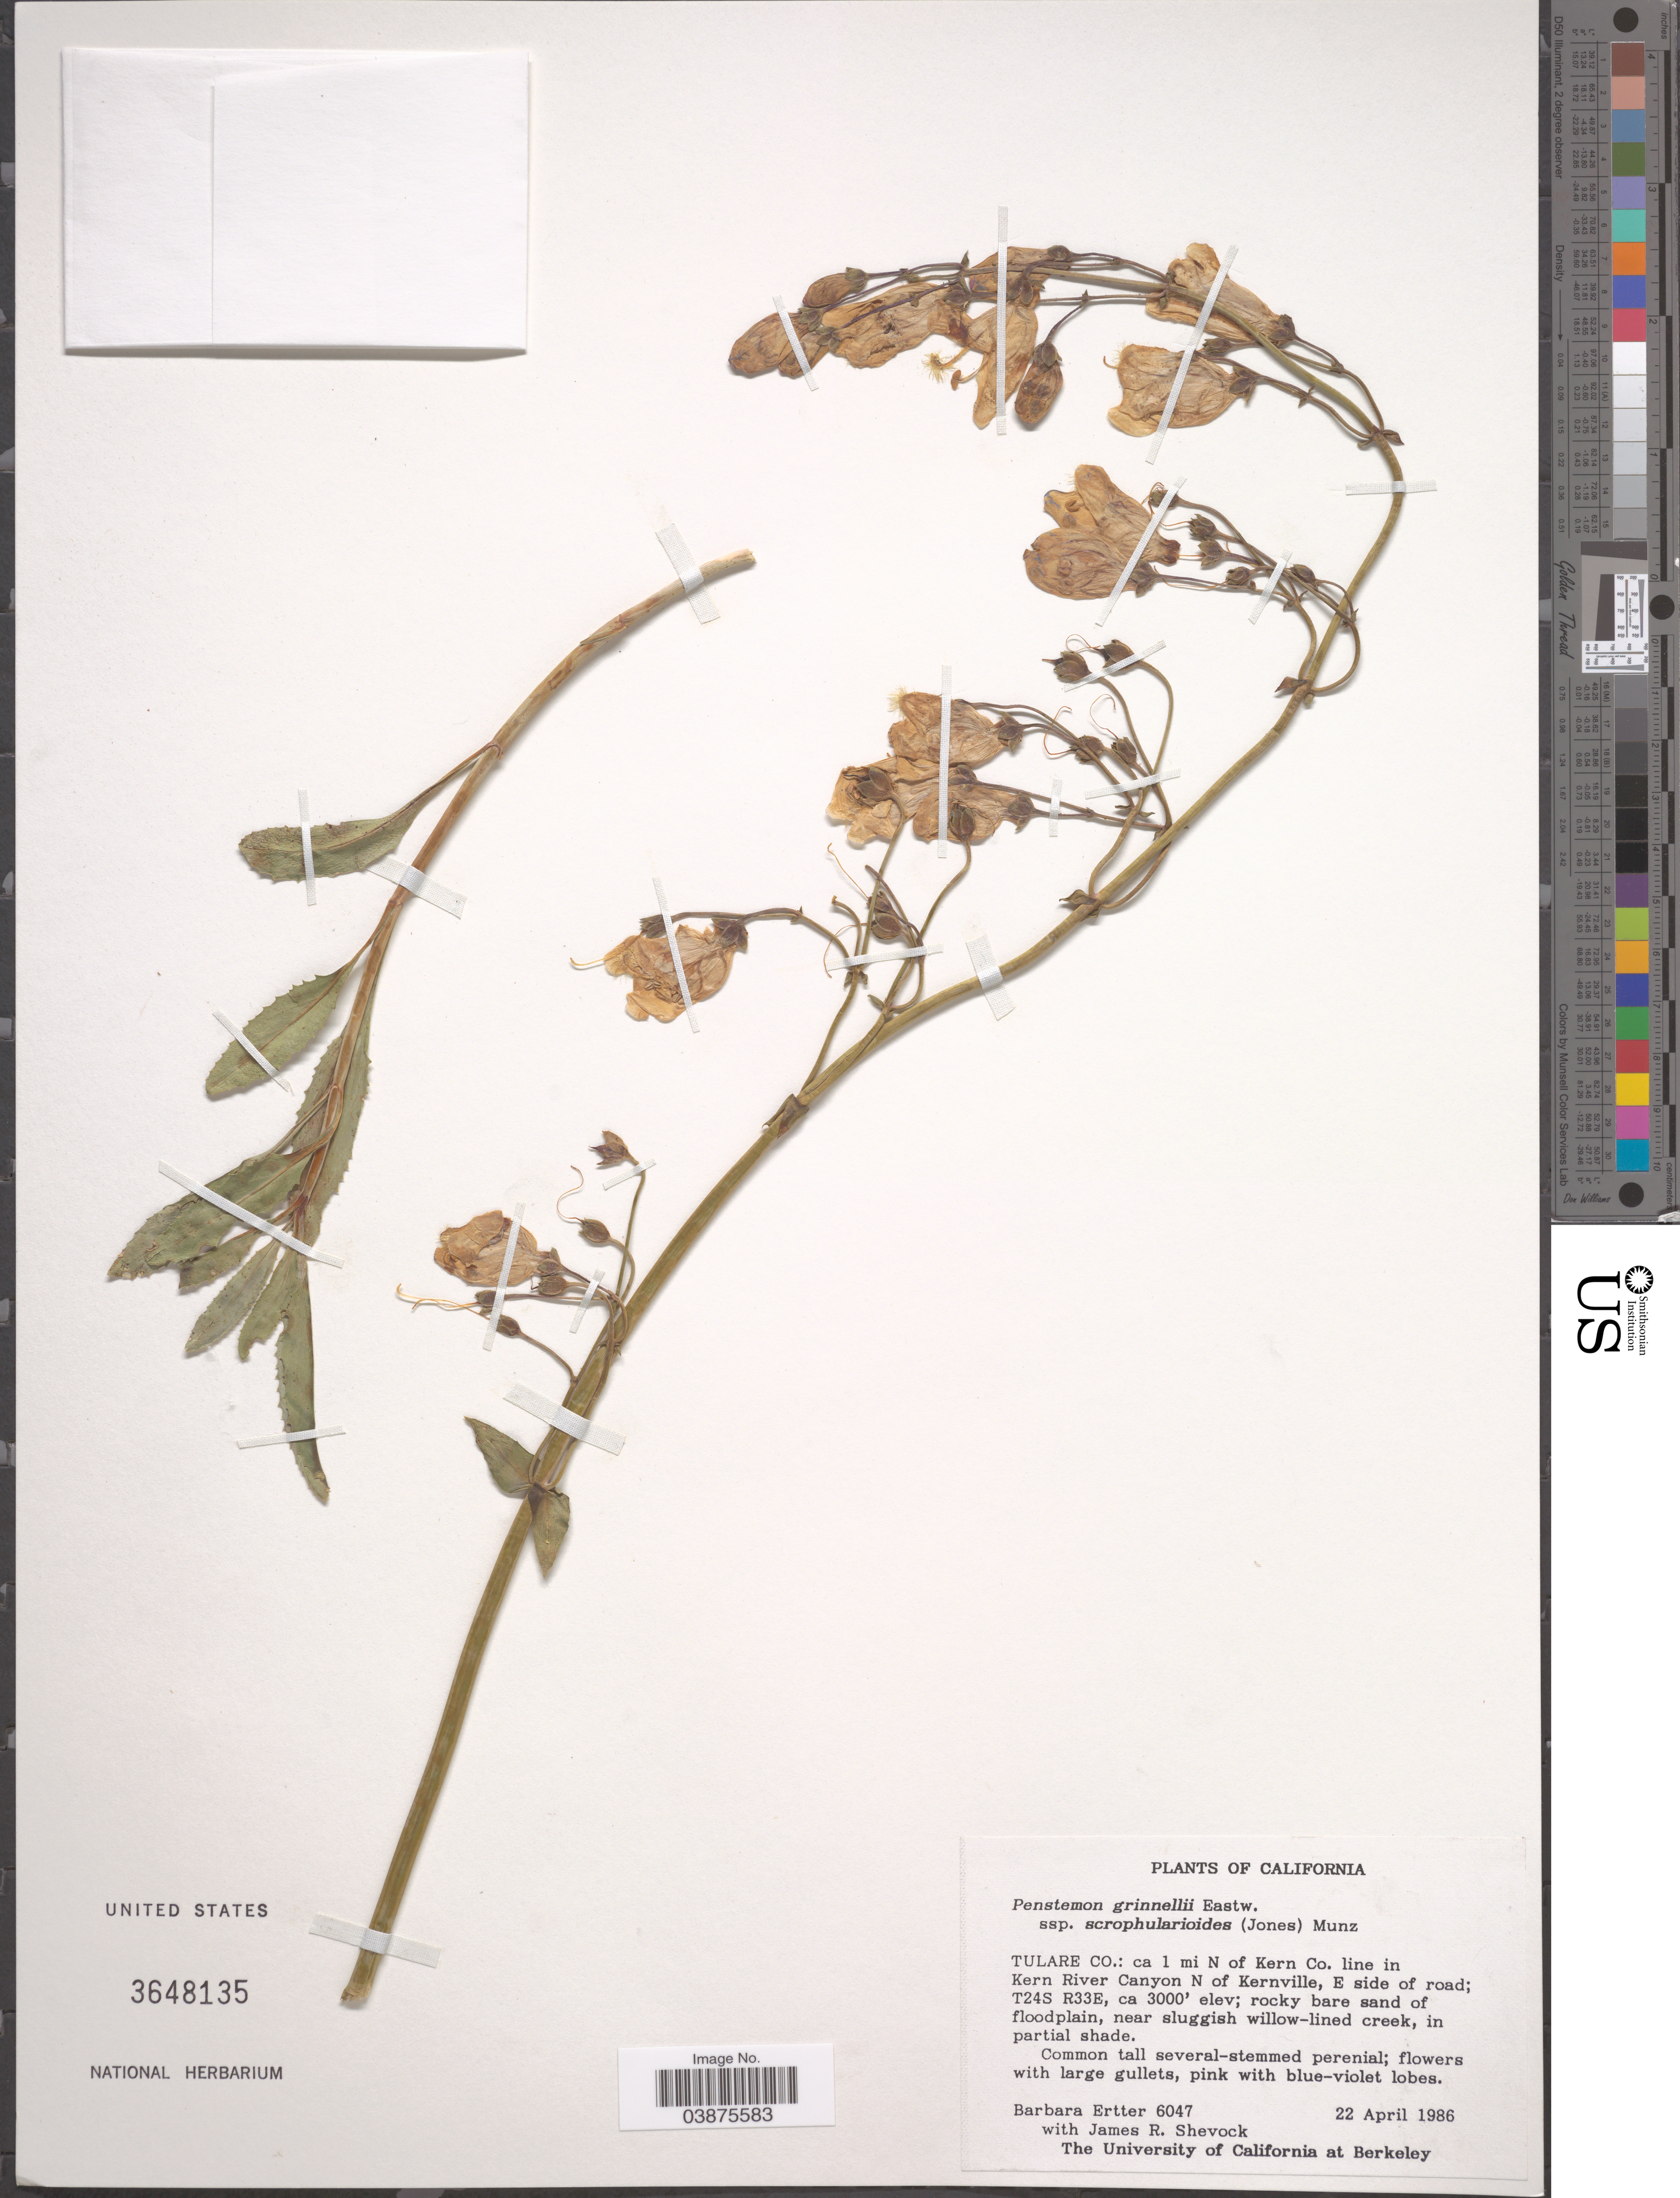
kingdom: Plantae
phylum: Tracheophyta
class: Magnoliopsida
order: Lamiales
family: Plantaginaceae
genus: Penstemon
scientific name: Penstemon grinnellii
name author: Eastw.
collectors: B. Ertter & J. R. Shevock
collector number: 6047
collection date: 1986-04-22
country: United States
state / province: California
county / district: Tulare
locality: Tulare Co.: ca 1 mi N of Kern Co. line in Kern River Canyon N of Kernville, E side of road; T24S R33E.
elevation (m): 914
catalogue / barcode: US 3648135